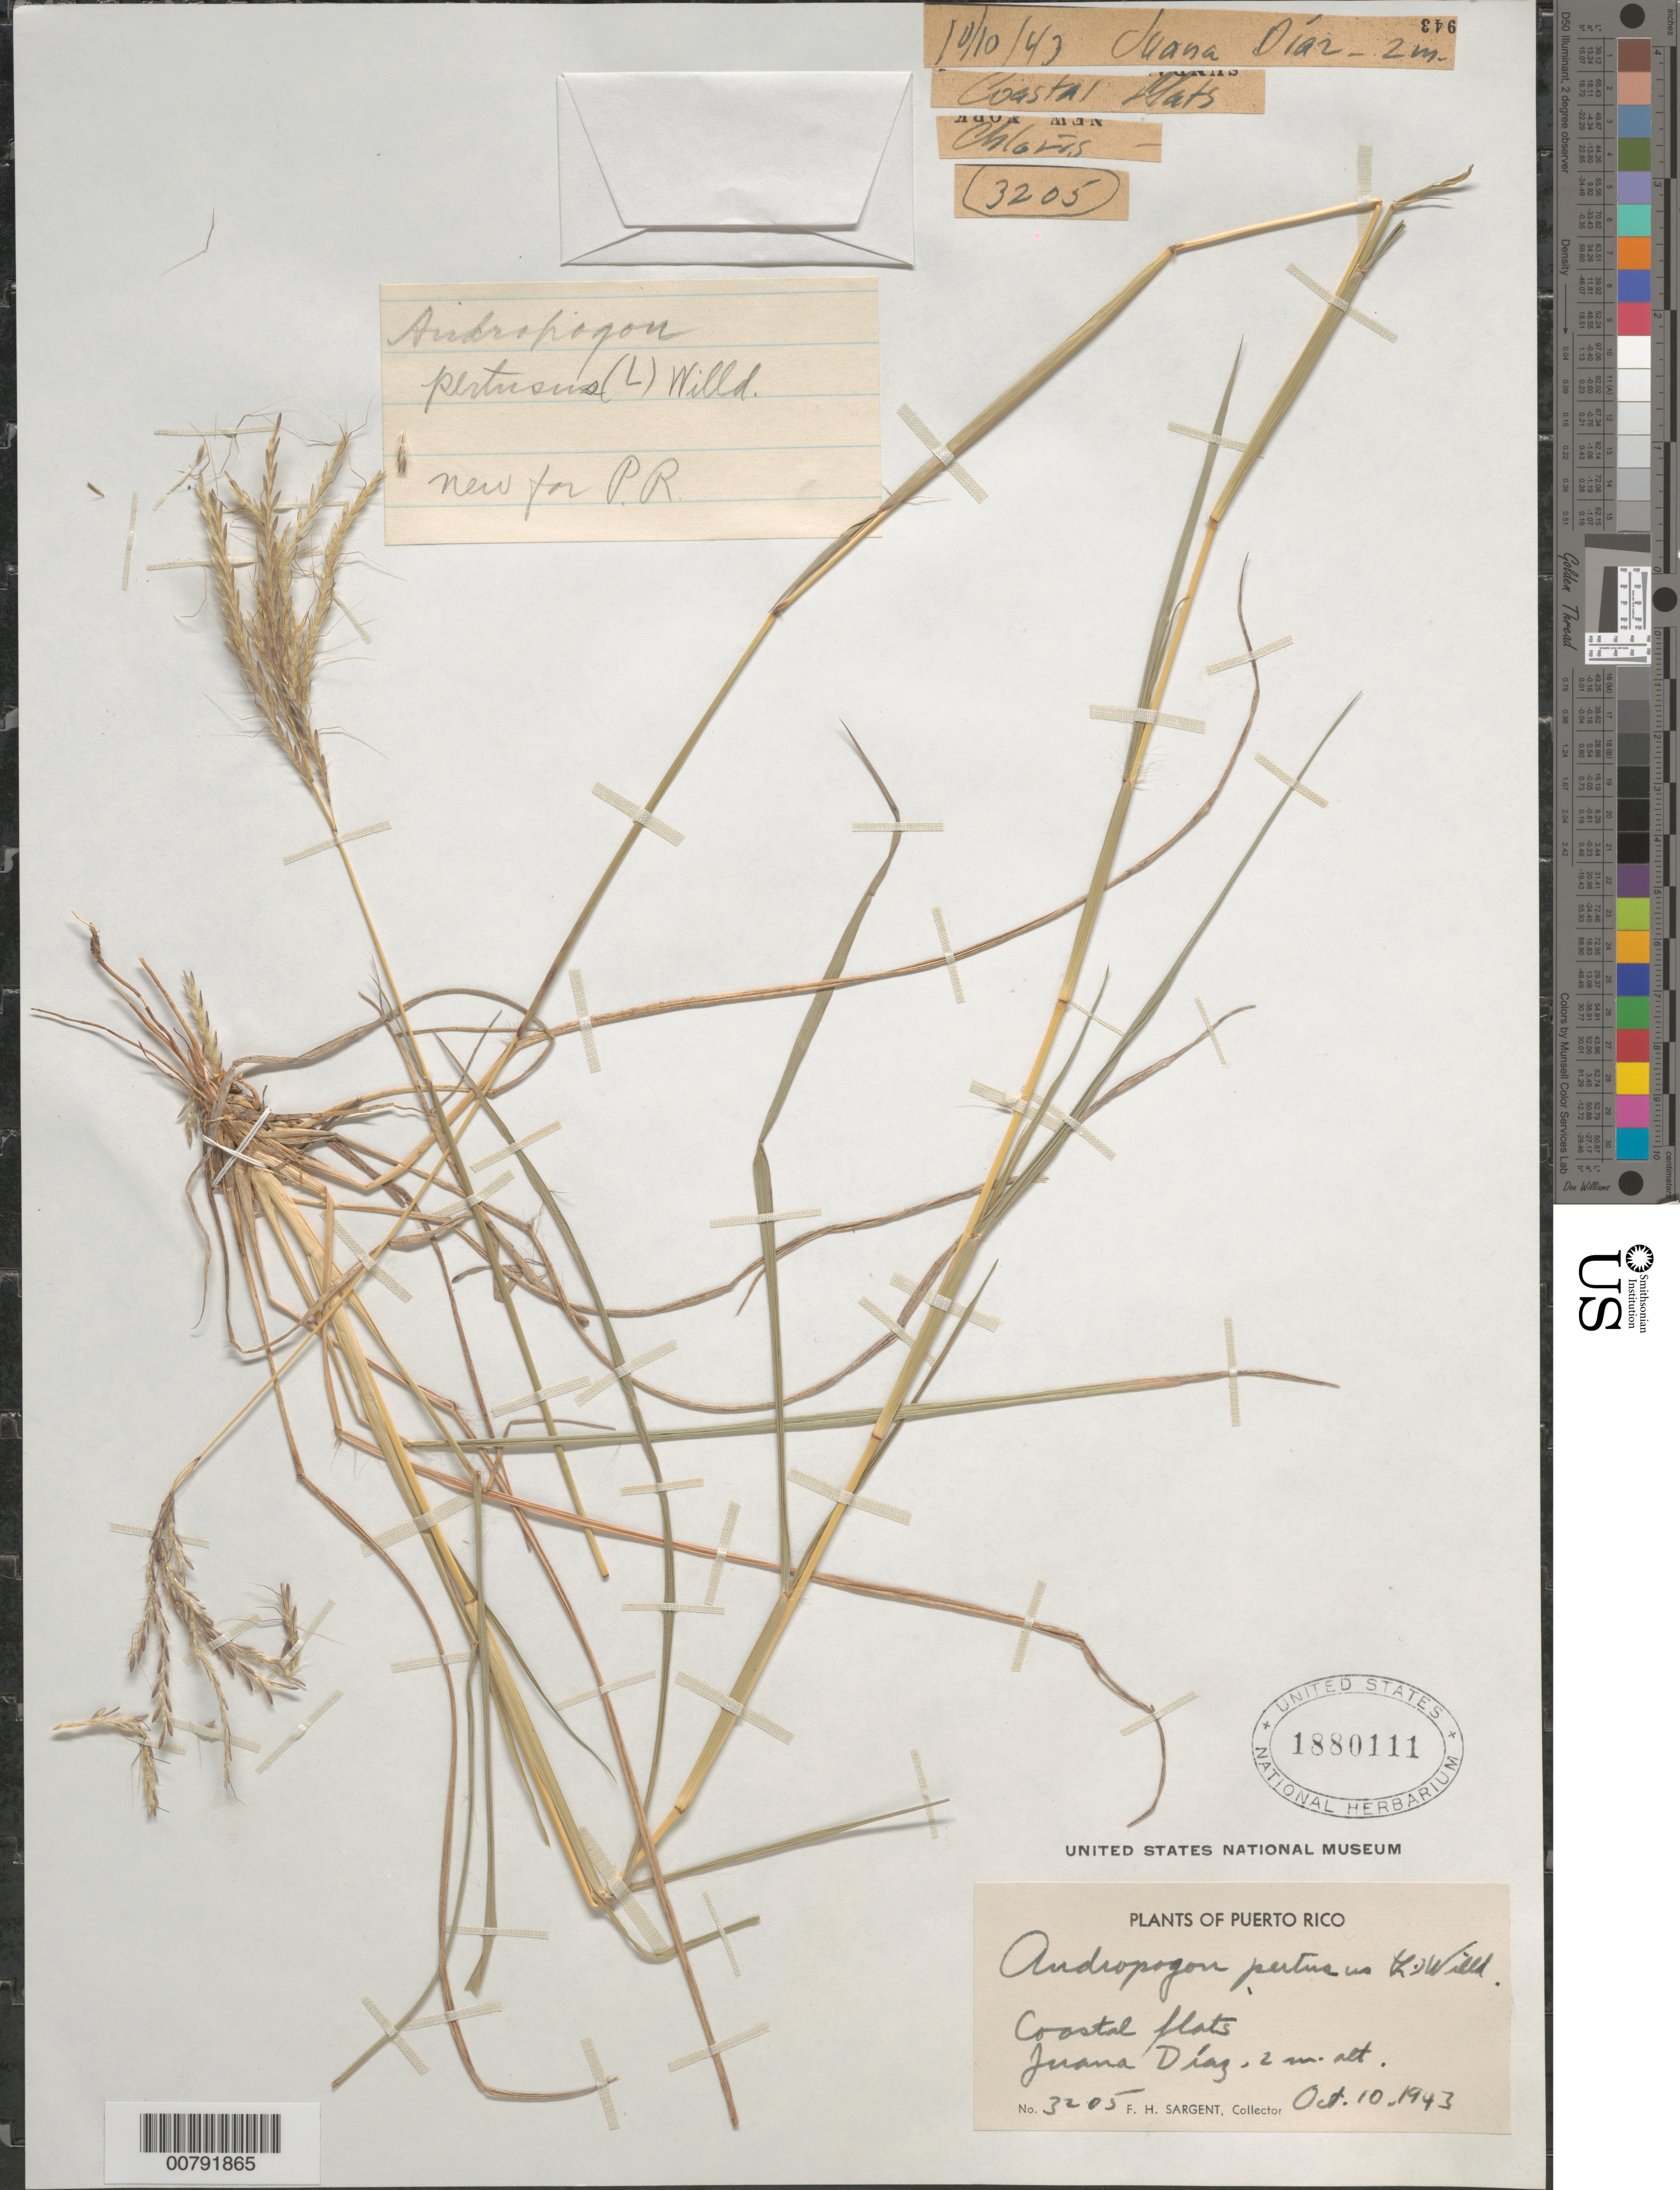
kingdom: Plantae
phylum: Tracheophyta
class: Liliopsida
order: Poales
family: Poaceae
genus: Bothriochloa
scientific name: Bothriochloa pertusa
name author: (L.) A. Camus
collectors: F. H. Sargent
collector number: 3205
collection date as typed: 10 Oct 1943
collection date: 1943-10-10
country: Puerto Rico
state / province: Juana Díaz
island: Puerto Rico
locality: Juana Díaz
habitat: Coastal flats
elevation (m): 2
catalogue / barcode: US 1880111